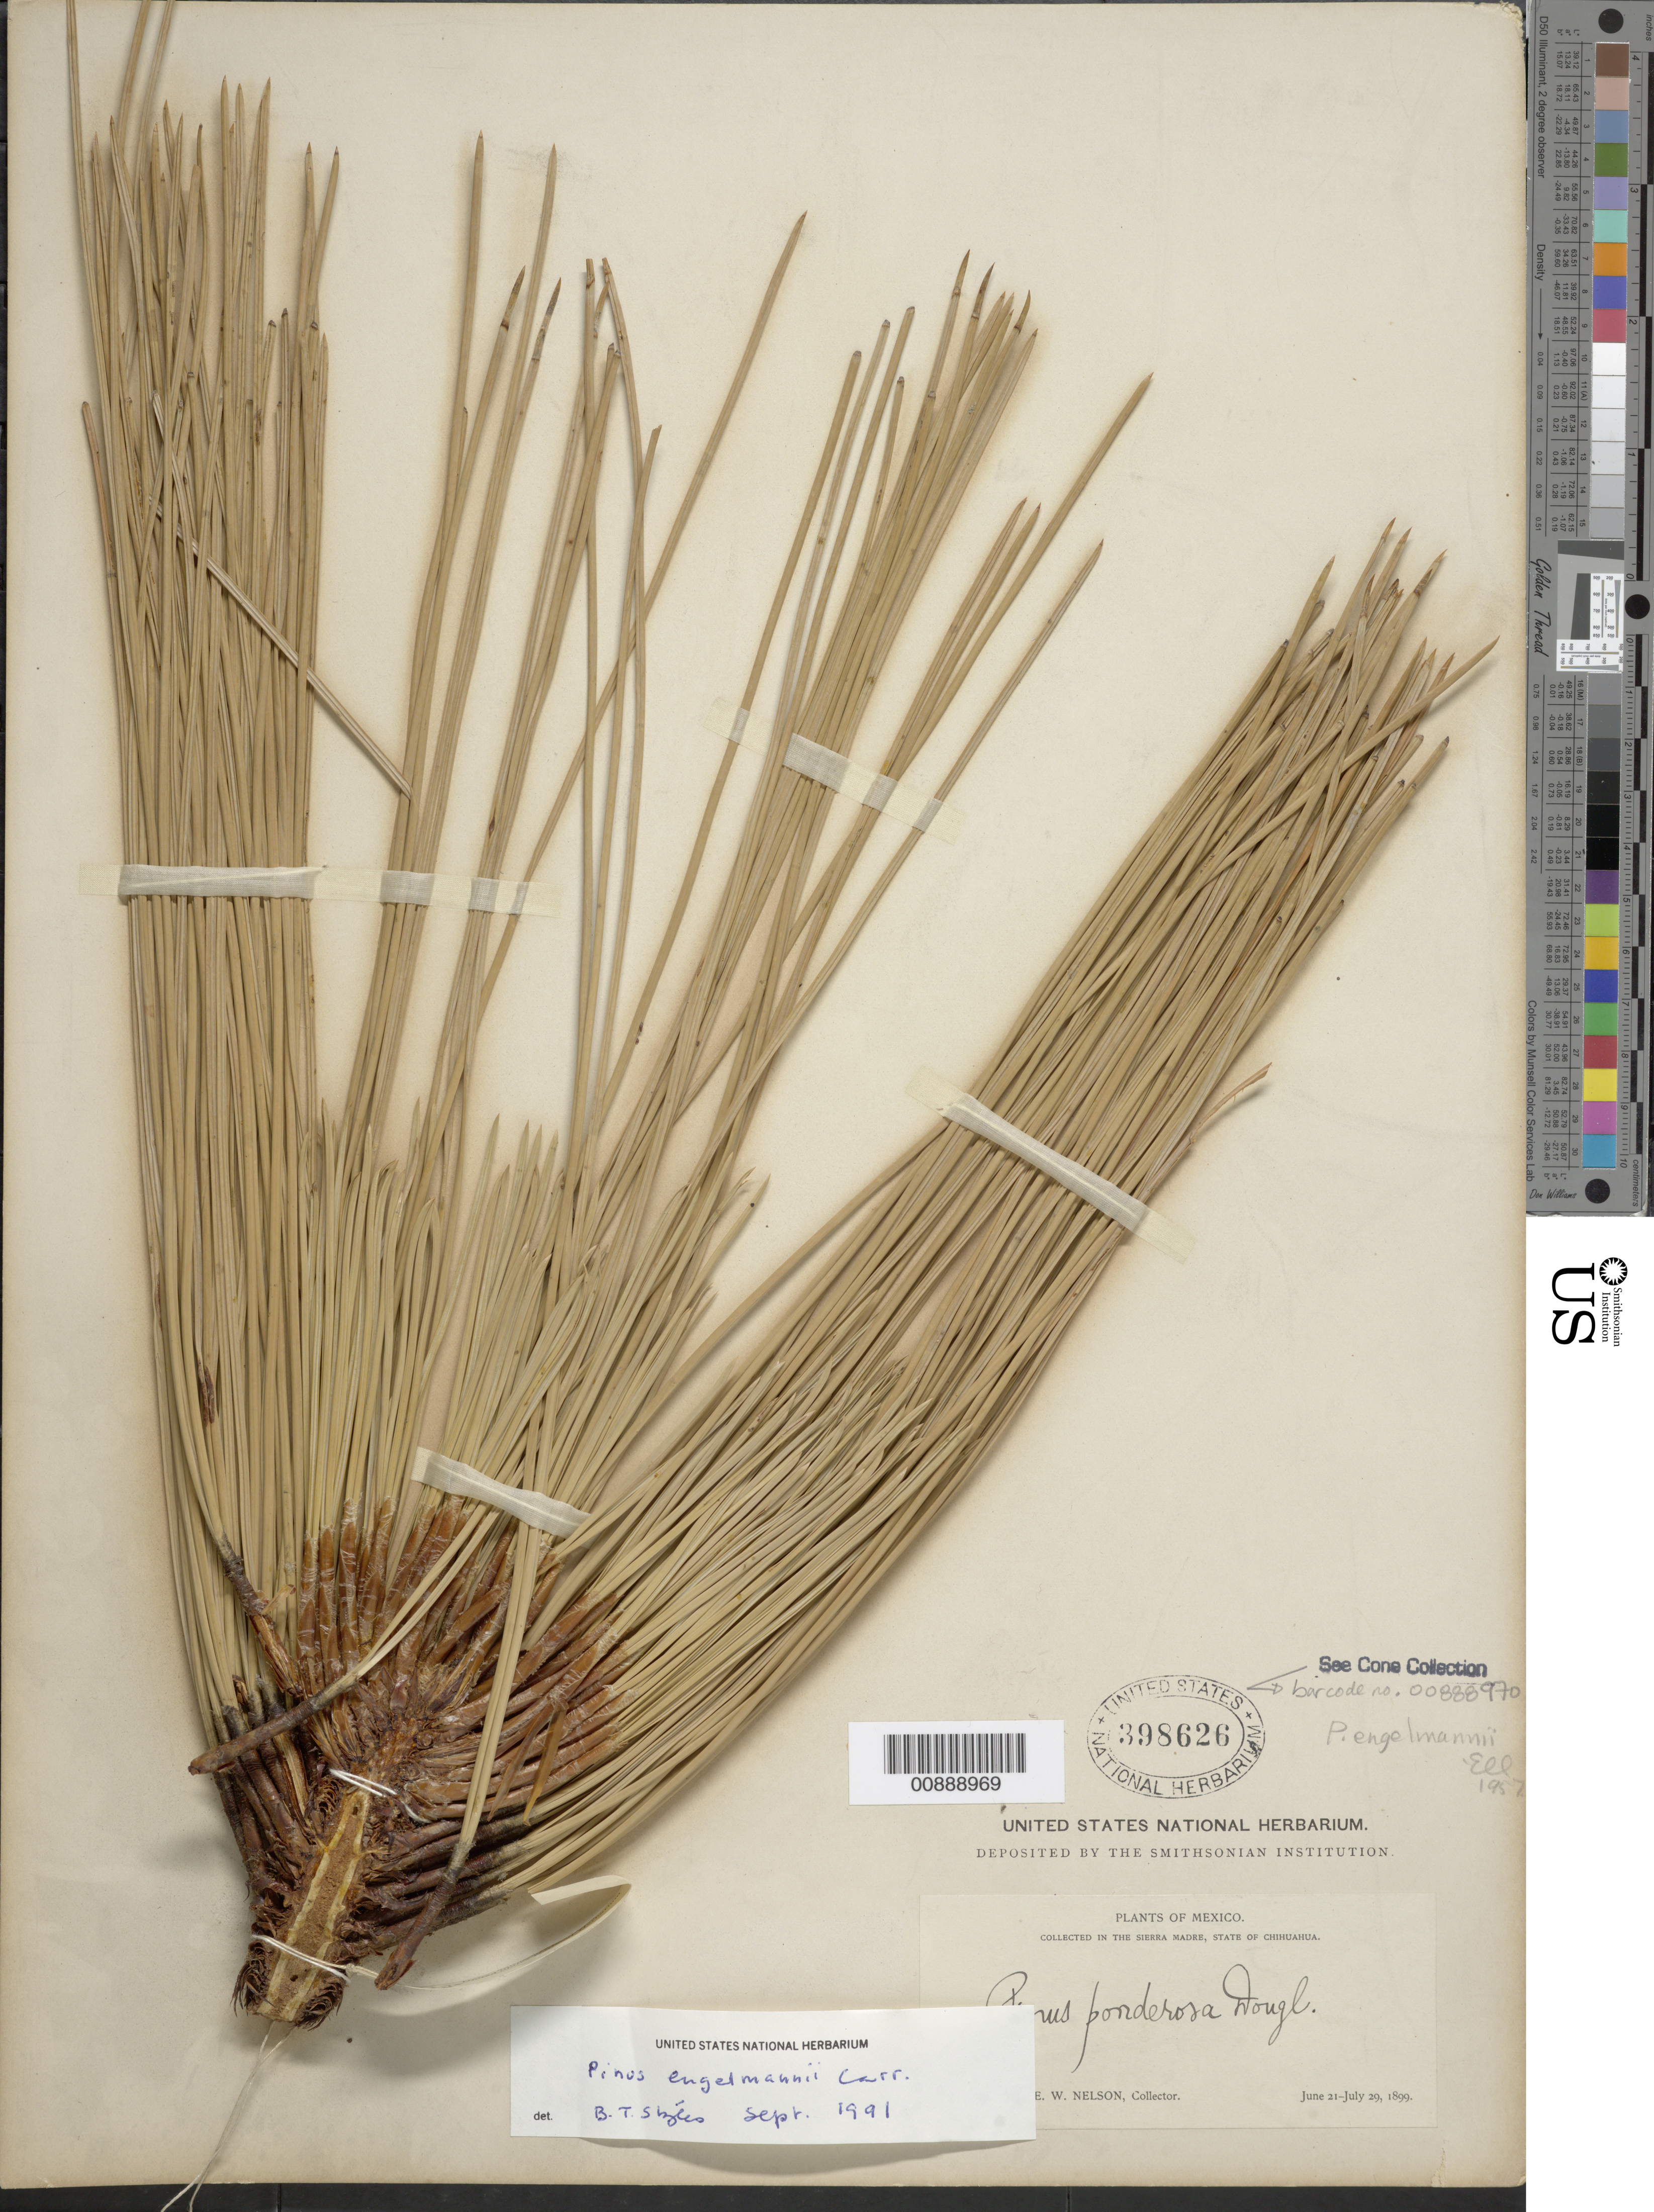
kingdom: Plantae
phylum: Tracheophyta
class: Pinopsida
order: Pinales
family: Pinaceae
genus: Pinus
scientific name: Pinus engelmannii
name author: Carrière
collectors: E. W. Nelson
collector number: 6055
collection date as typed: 21 Jun 1899 to 29 Jul 1899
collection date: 1899-06-21/1899-07-29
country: Mexico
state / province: Chihuahua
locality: Sierra Madre, Chihuahua.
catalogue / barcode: US 398626